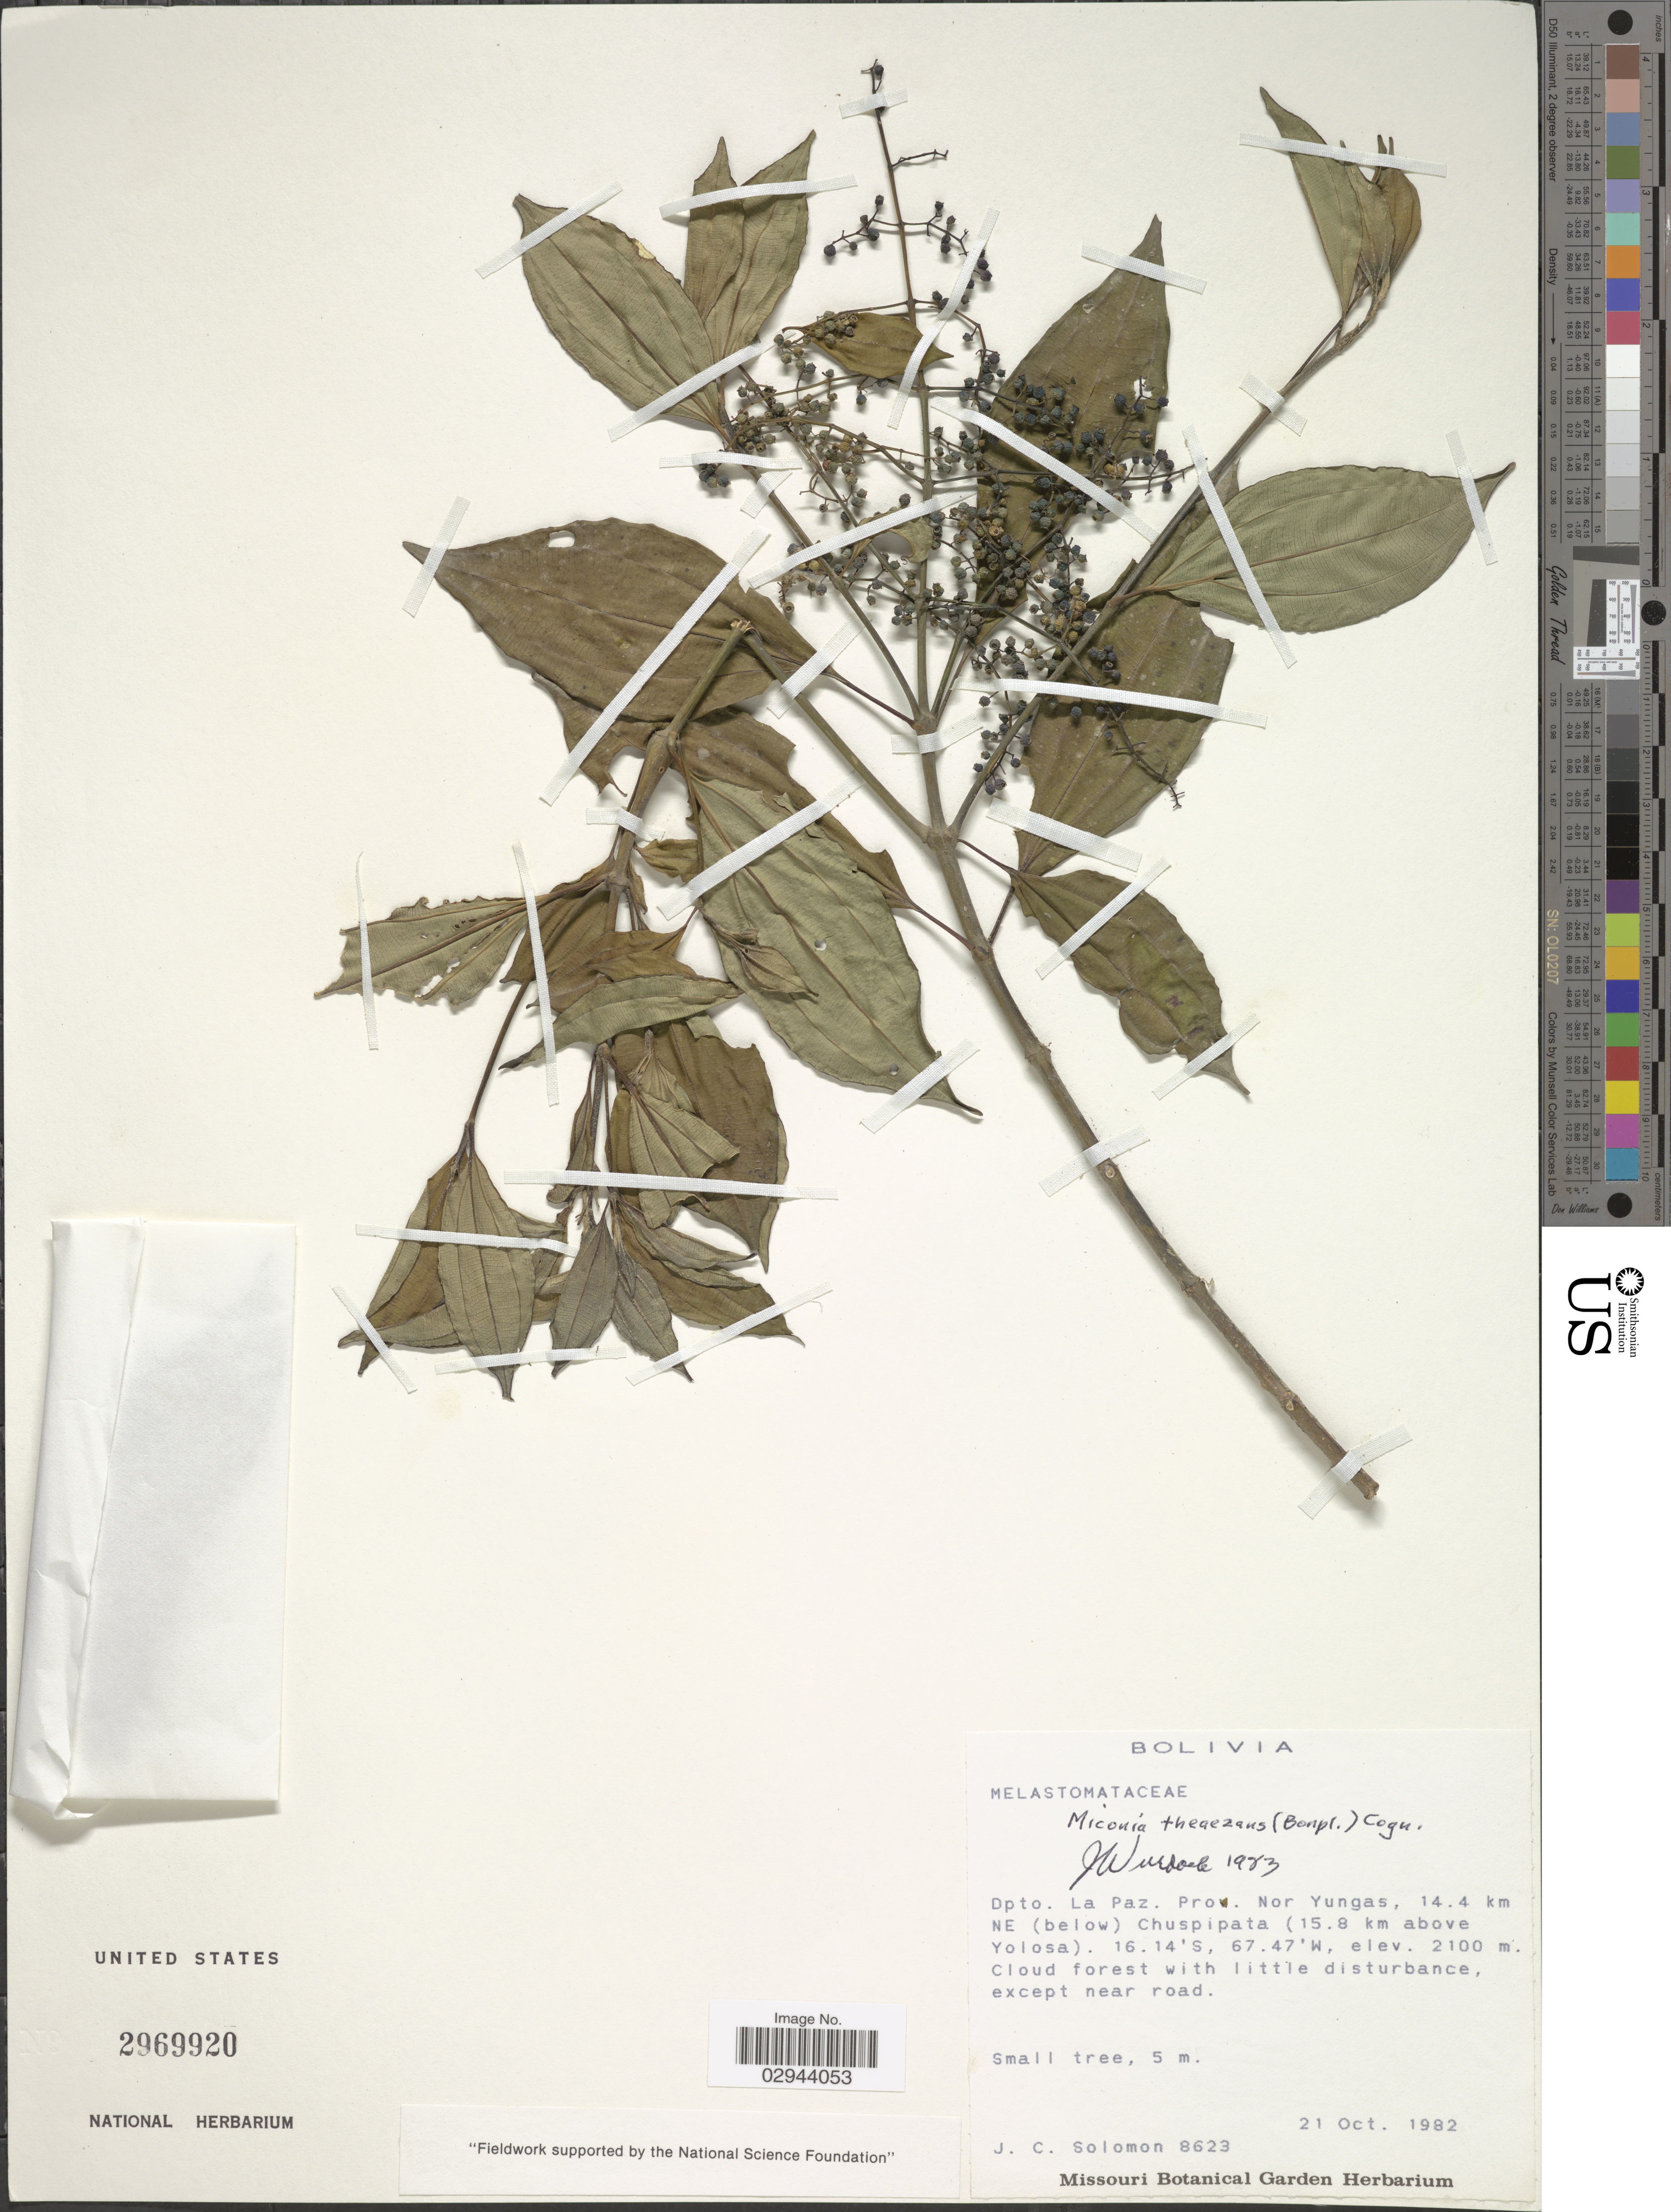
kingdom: Plantae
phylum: Tracheophyta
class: Magnoliopsida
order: Myrtales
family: Melastomataceae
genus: Miconia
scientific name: Miconia theizans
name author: (Bonpl.) Cogn.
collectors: J. C. Solomon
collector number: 8623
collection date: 1982-10-21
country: Bolivia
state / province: La Paz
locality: Dpto. La Paz, Prov. Nor Yungas, 14.4 km NE (below) Chuspipata (15.8 km above Yolosa).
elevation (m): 2100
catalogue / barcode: US 2969920